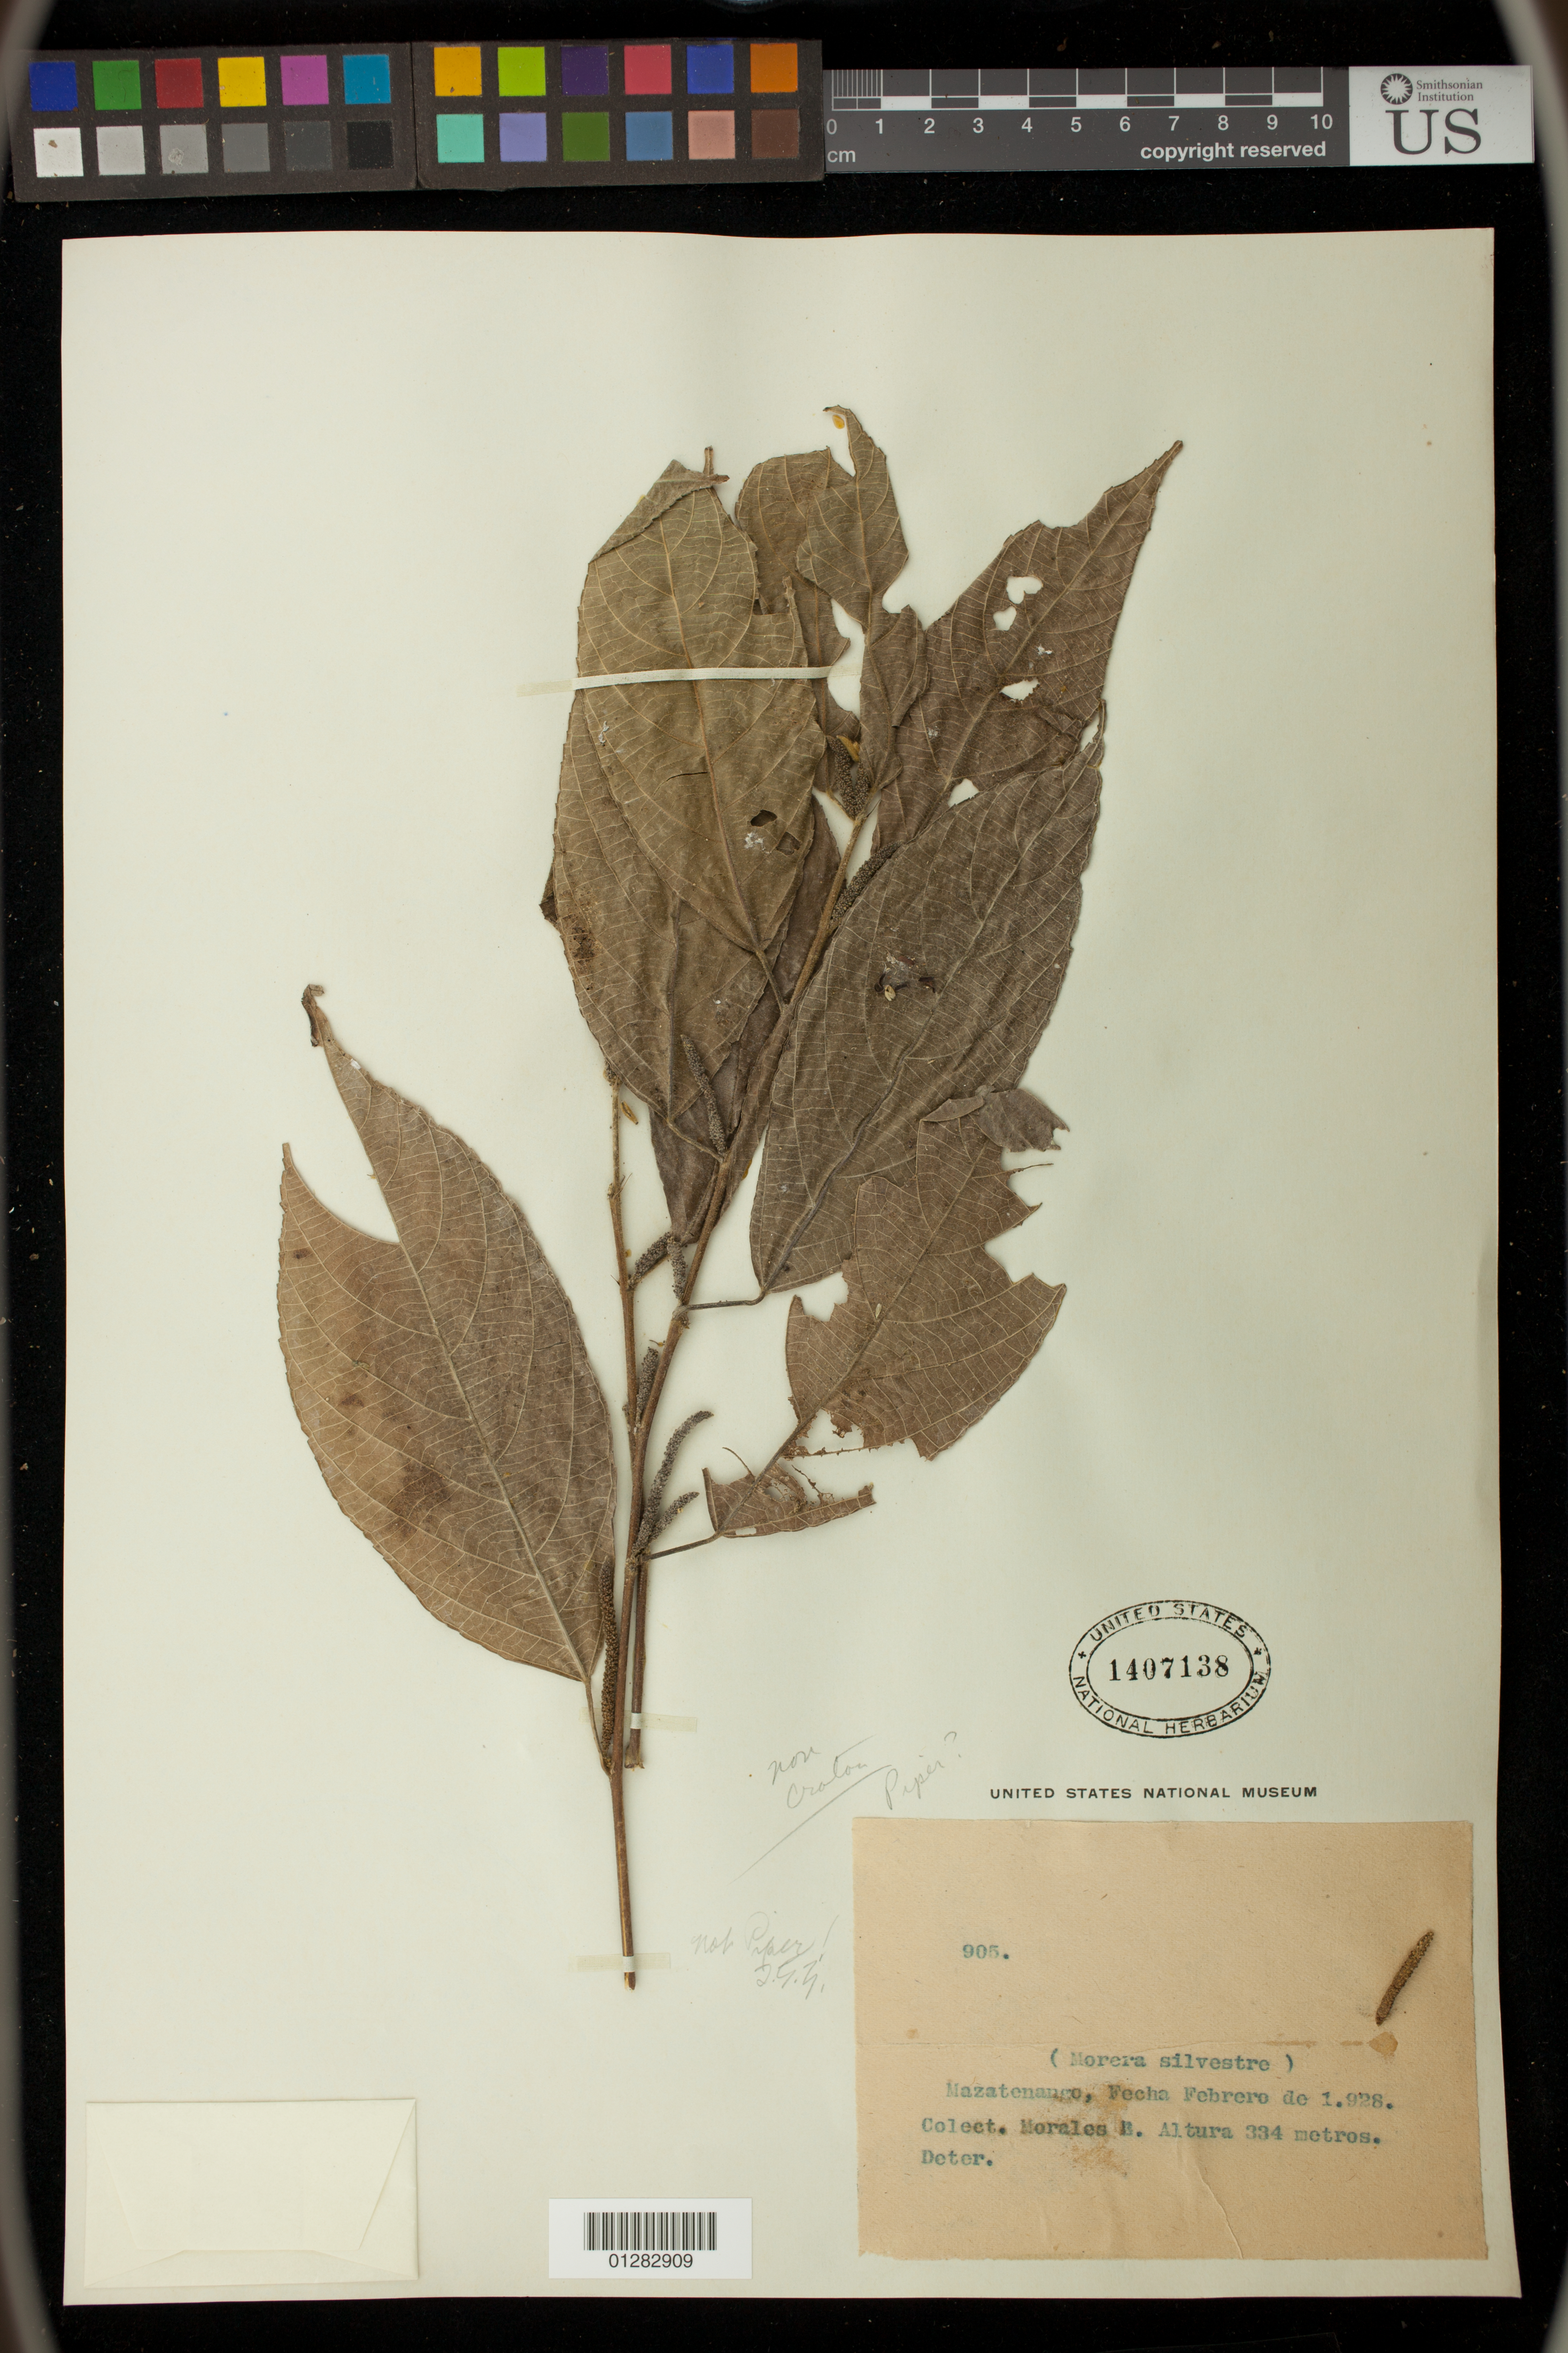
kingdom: Plantae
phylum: Tracheophyta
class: Magnoliopsida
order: Malpighiales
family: Euphorbiaceae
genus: Acalypha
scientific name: Acalypha sp.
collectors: B. Morales de Jesus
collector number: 905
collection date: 1928-02-01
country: Guatemala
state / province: Suchitepéquez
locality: Mazatenango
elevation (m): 102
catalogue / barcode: US 1407138